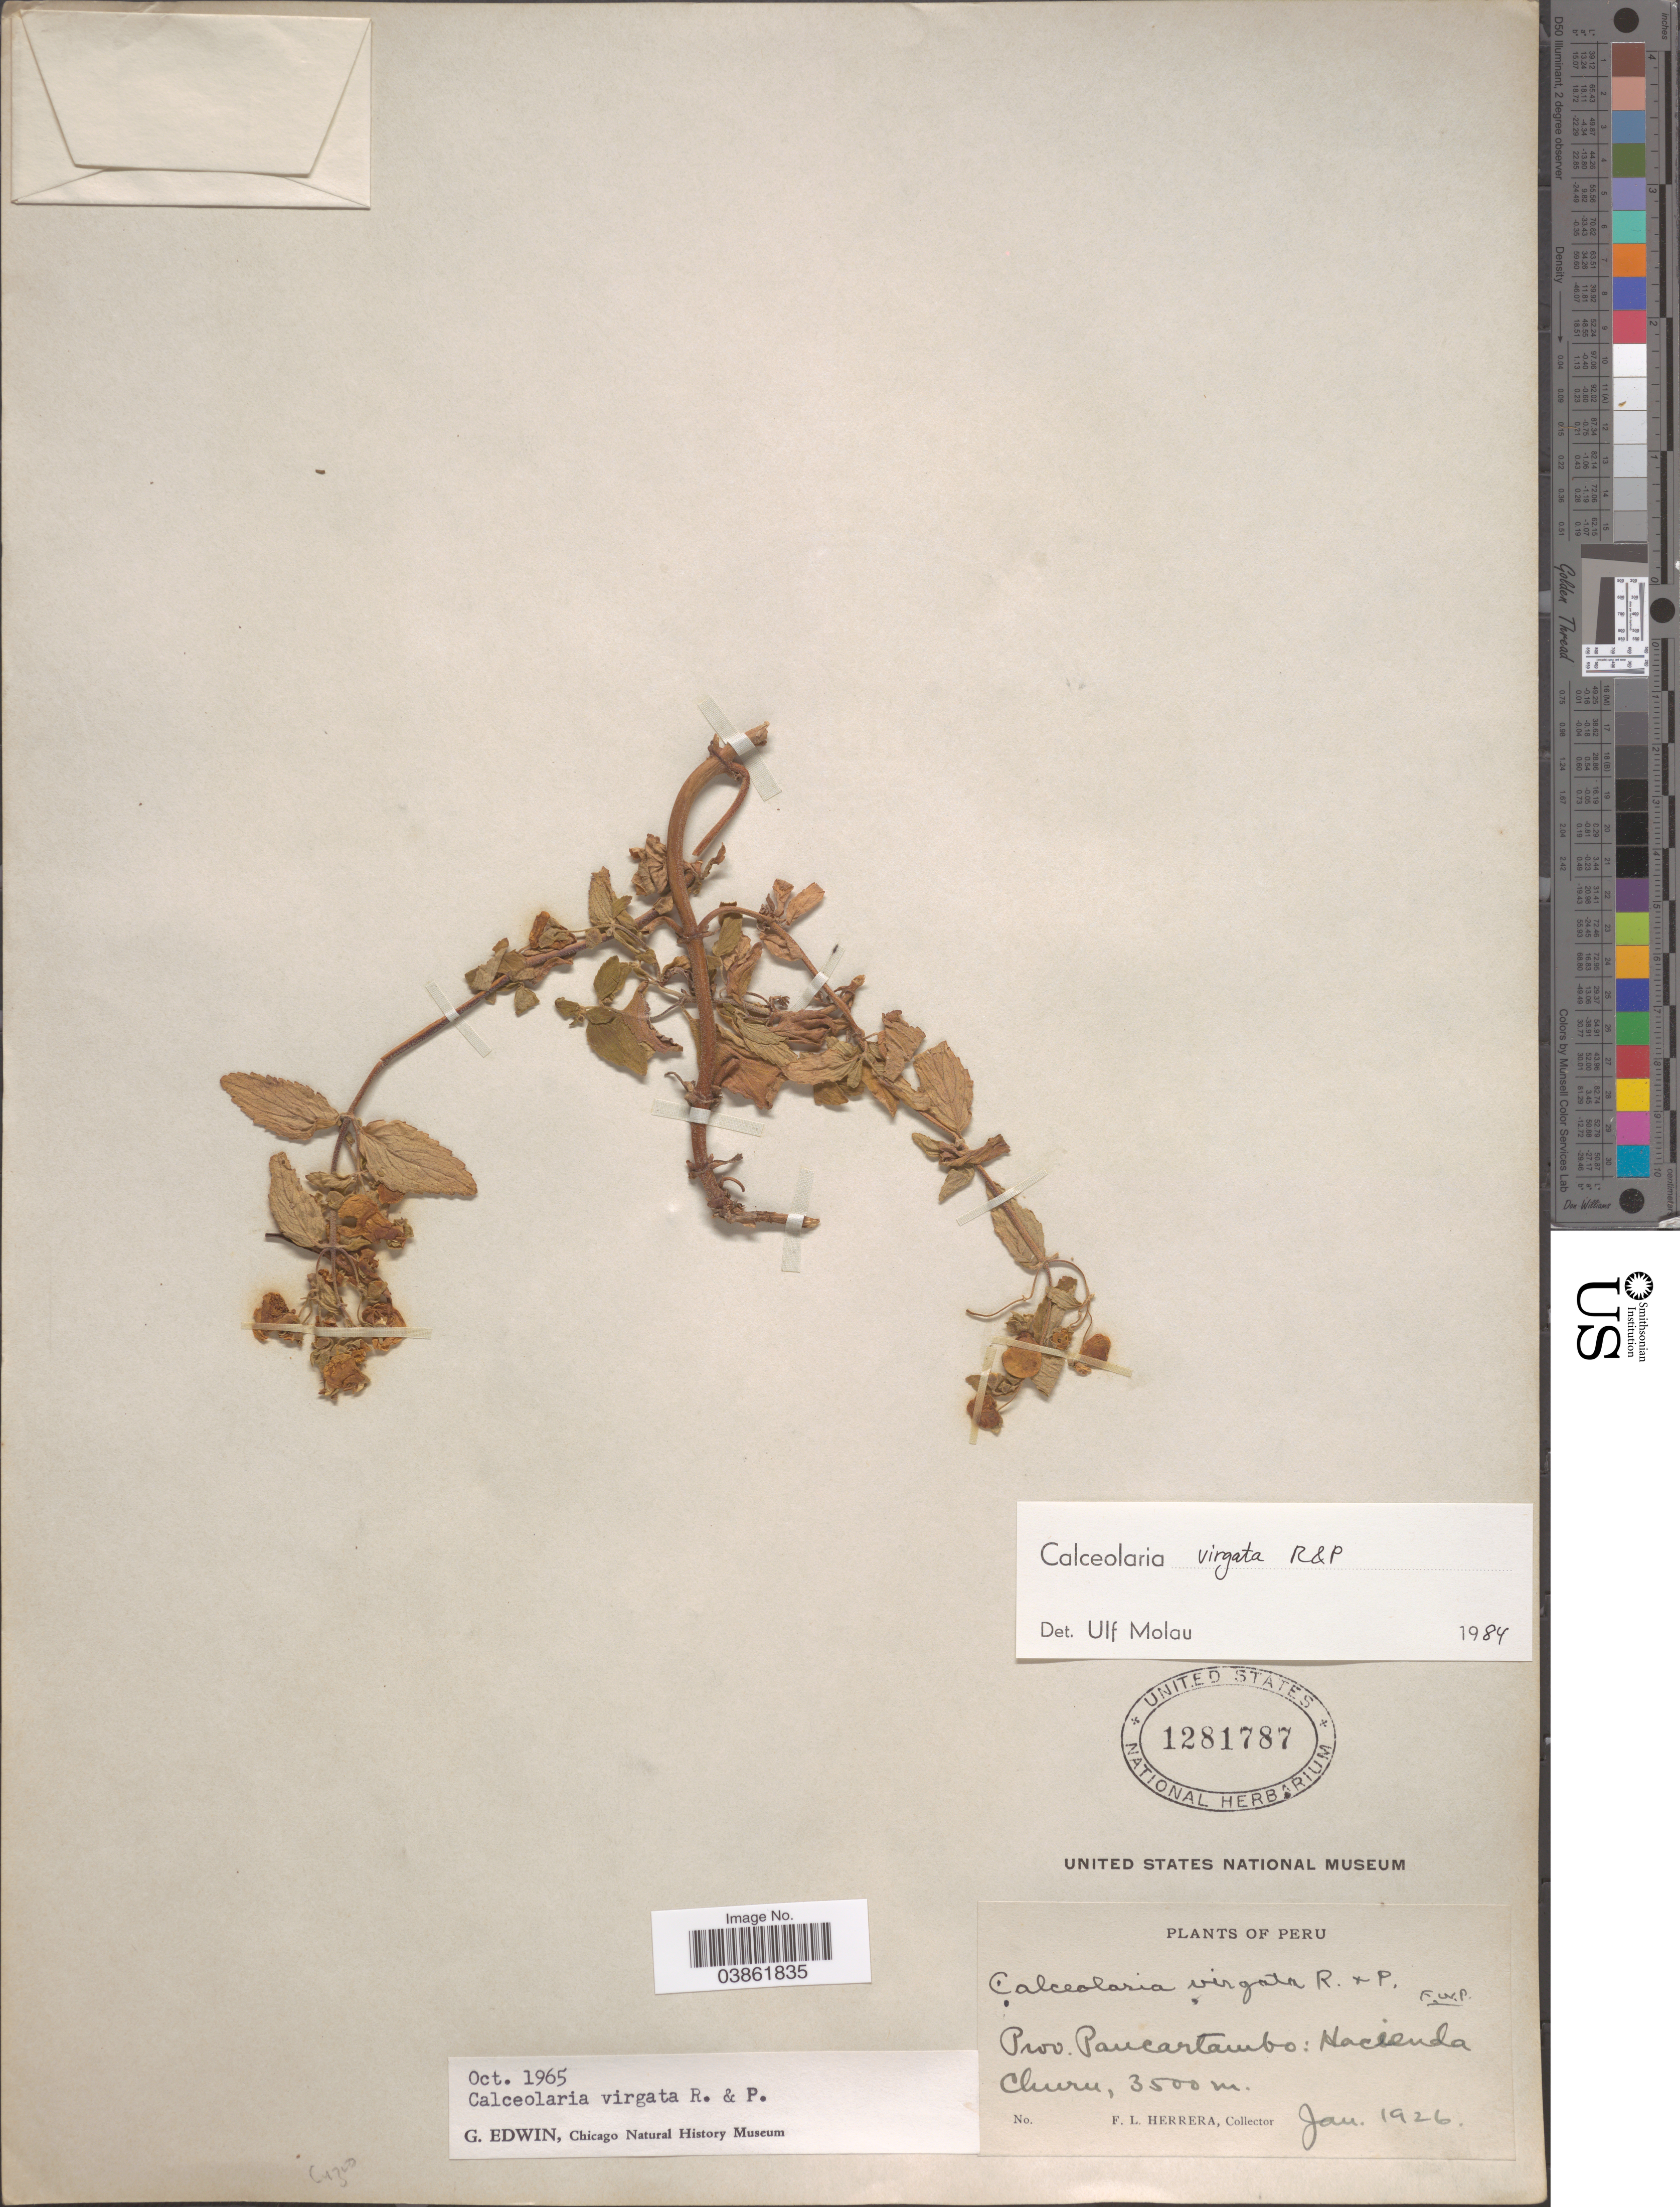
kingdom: Plantae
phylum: Tracheophyta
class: Magnoliopsida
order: Lamiales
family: Calceolariaceae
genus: Calceolaria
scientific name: Calceolaria virgata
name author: Ruiz & Pav.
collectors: F. L. Herrera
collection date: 1926-01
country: Peru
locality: Prov. Paucartambo: Hacienda Churu.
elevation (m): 3500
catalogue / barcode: US 1281787